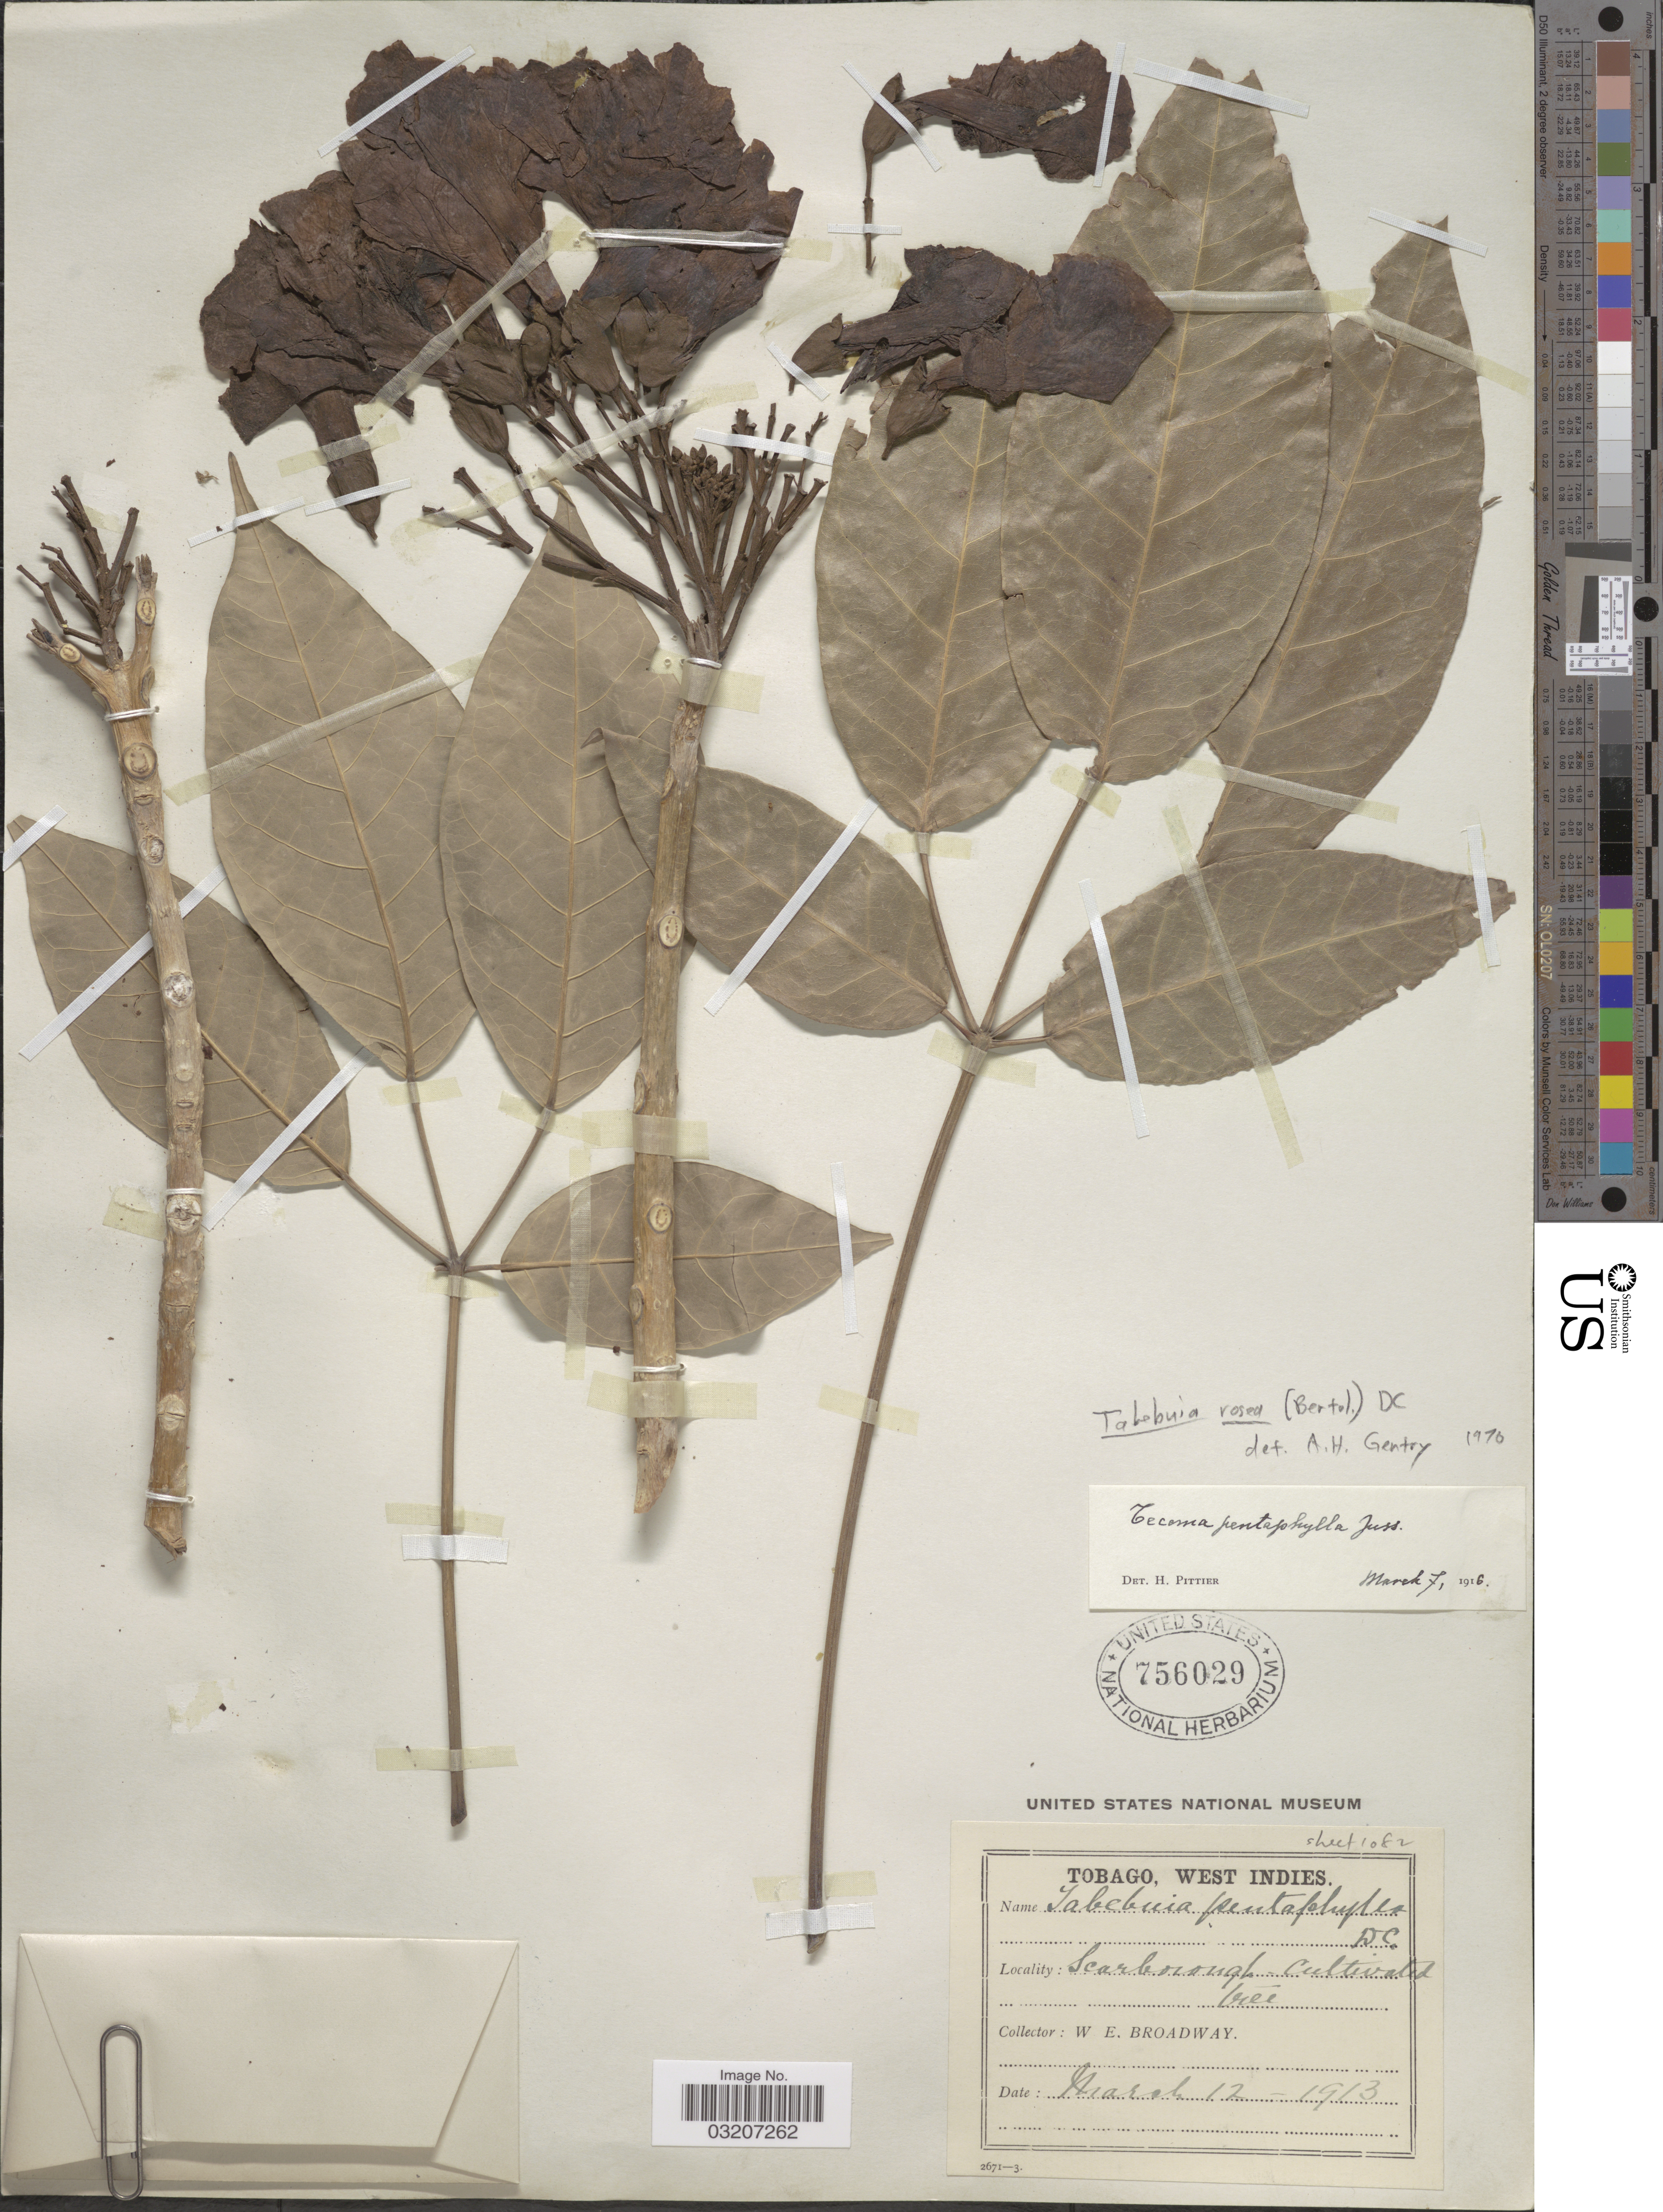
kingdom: Plantae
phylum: Tracheophyta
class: Magnoliopsida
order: Lamiales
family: Bignoniaceae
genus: Tabebuia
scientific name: Tabebuia rosea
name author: (Bertol.) DC.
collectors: W. E. Broadway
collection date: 1913-03-12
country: Trinidad and Tobago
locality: Tobago.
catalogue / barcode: US 756029